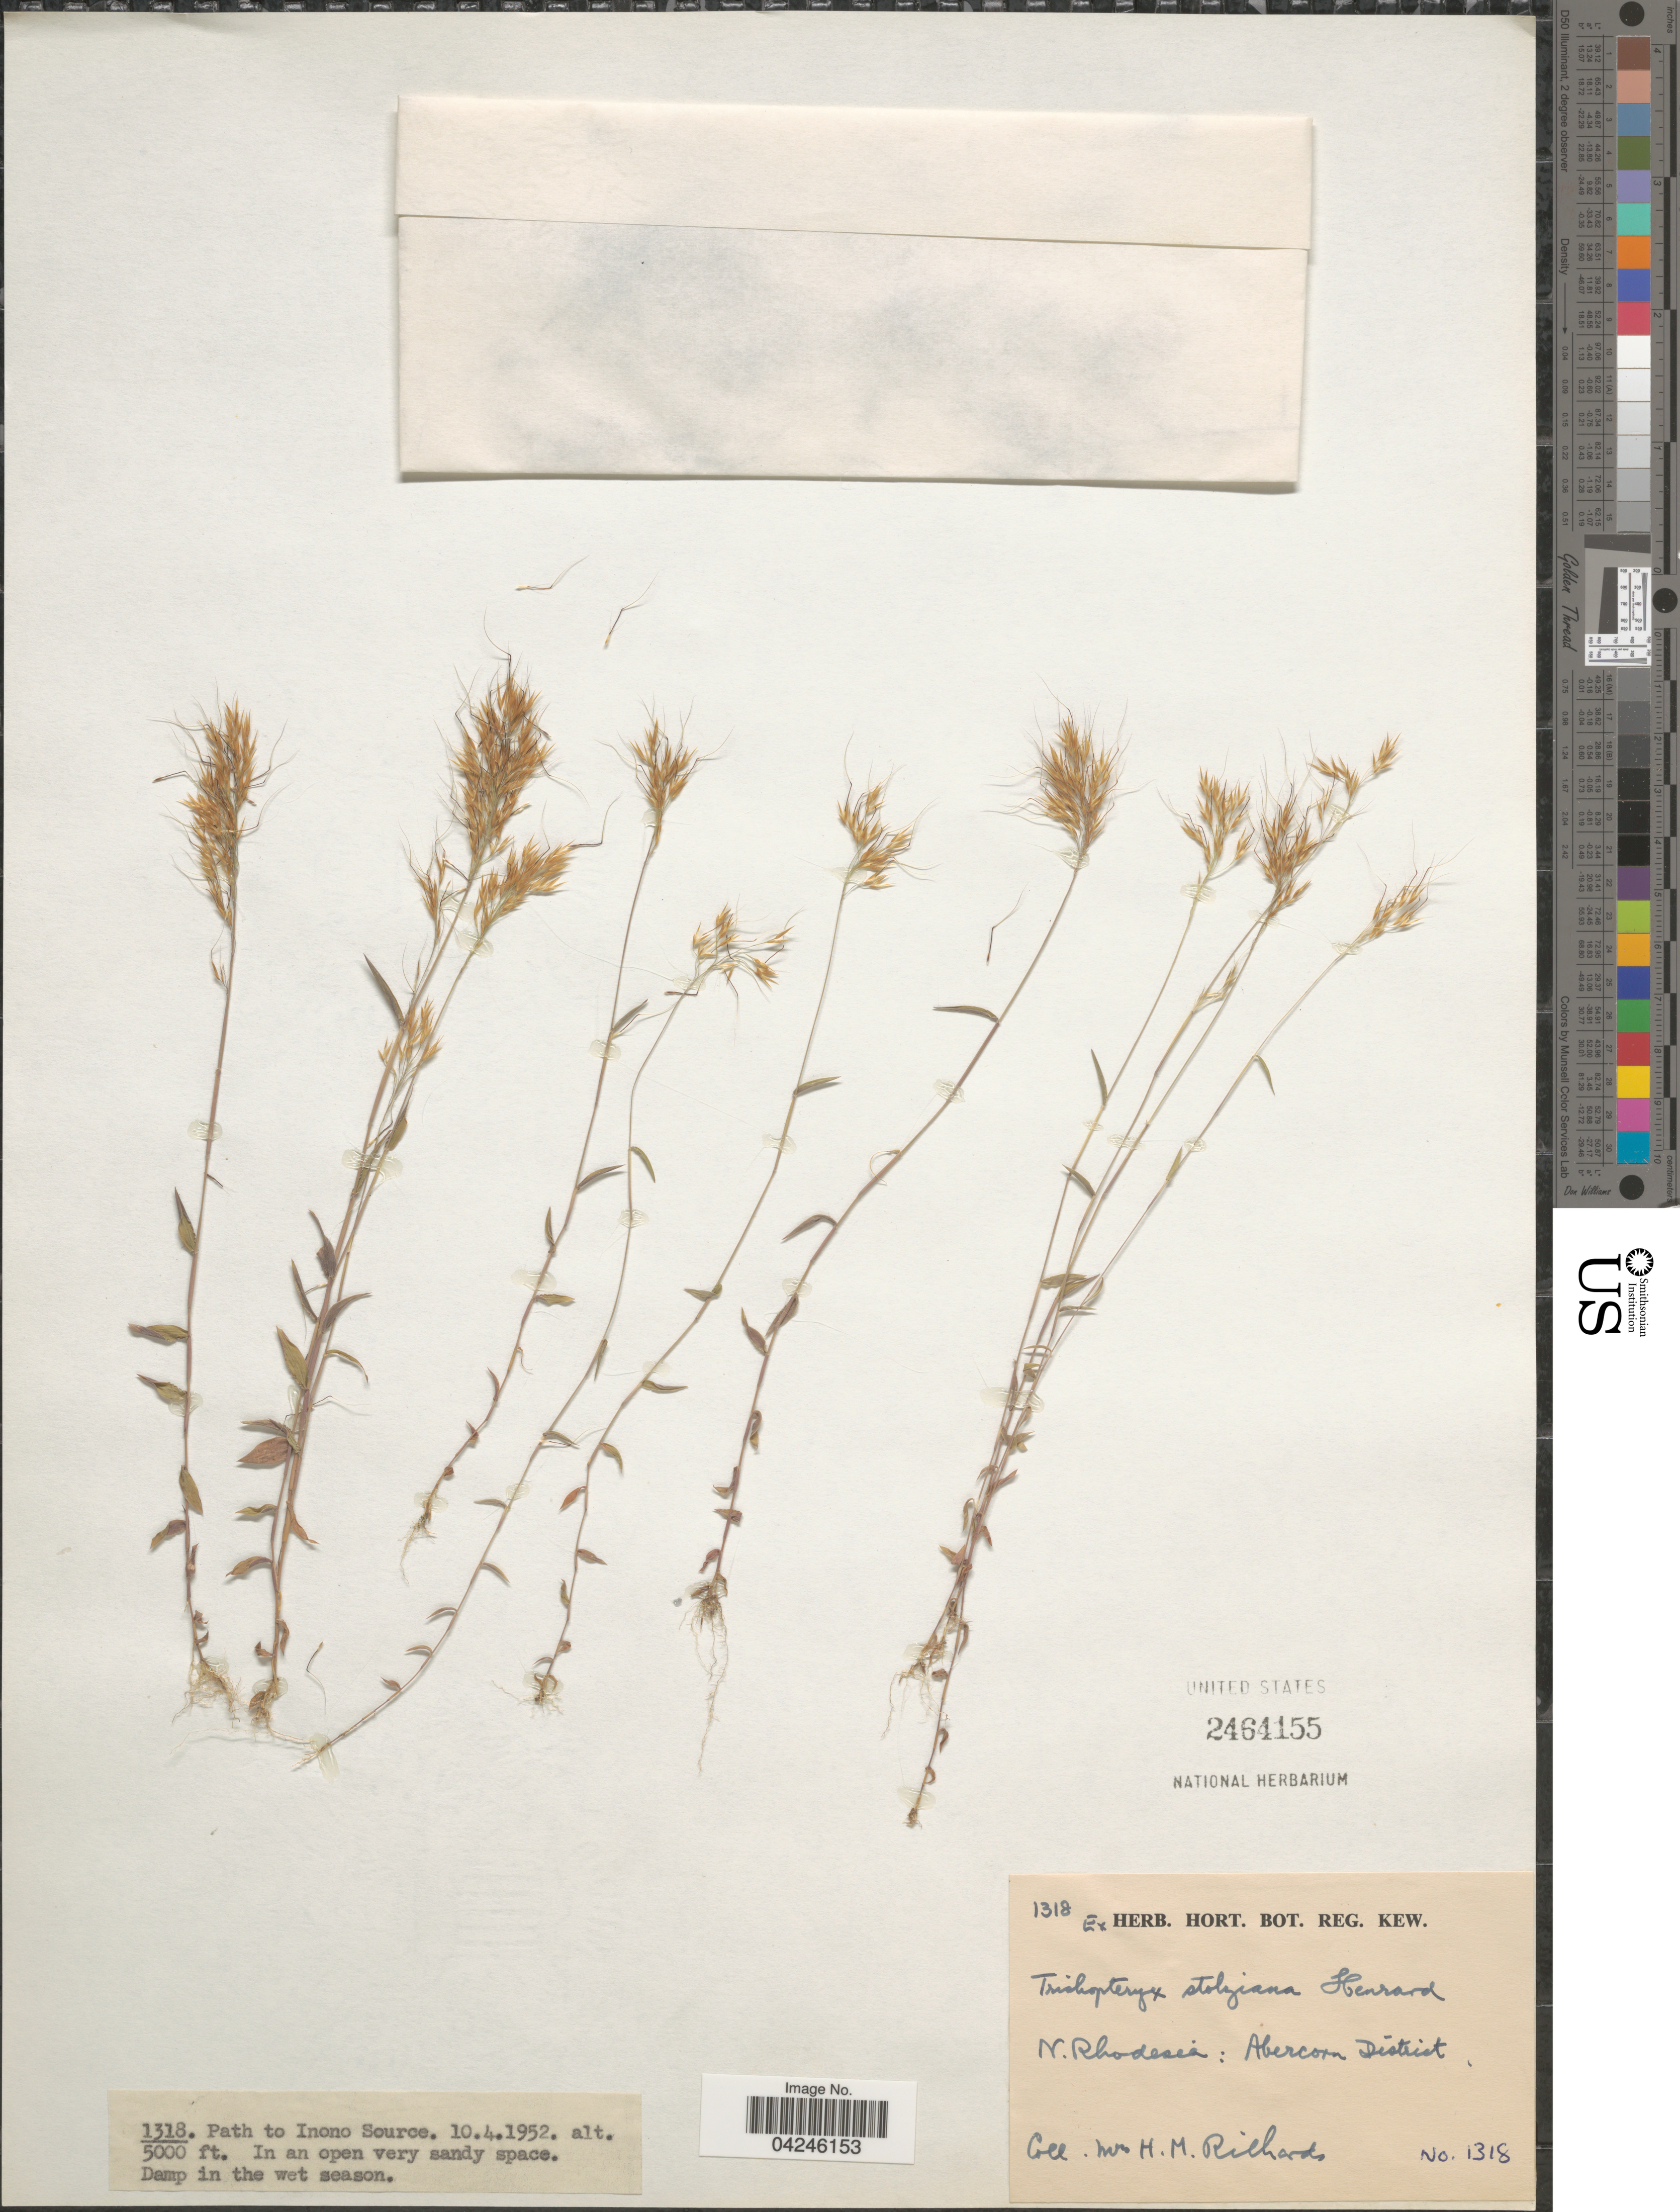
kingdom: Plantae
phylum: Tracheophyta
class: Liliopsida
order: Poales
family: Poaceae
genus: Trichopteryx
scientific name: Trichopteryx stolziana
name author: Henr.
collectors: H. Richards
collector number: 1318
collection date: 1952-04-10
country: Zambia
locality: N. Rhodesia: Abercorn District. Path to Inono Source. In an open very sandy space. Damp in the wet season.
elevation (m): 1524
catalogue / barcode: US 2464155